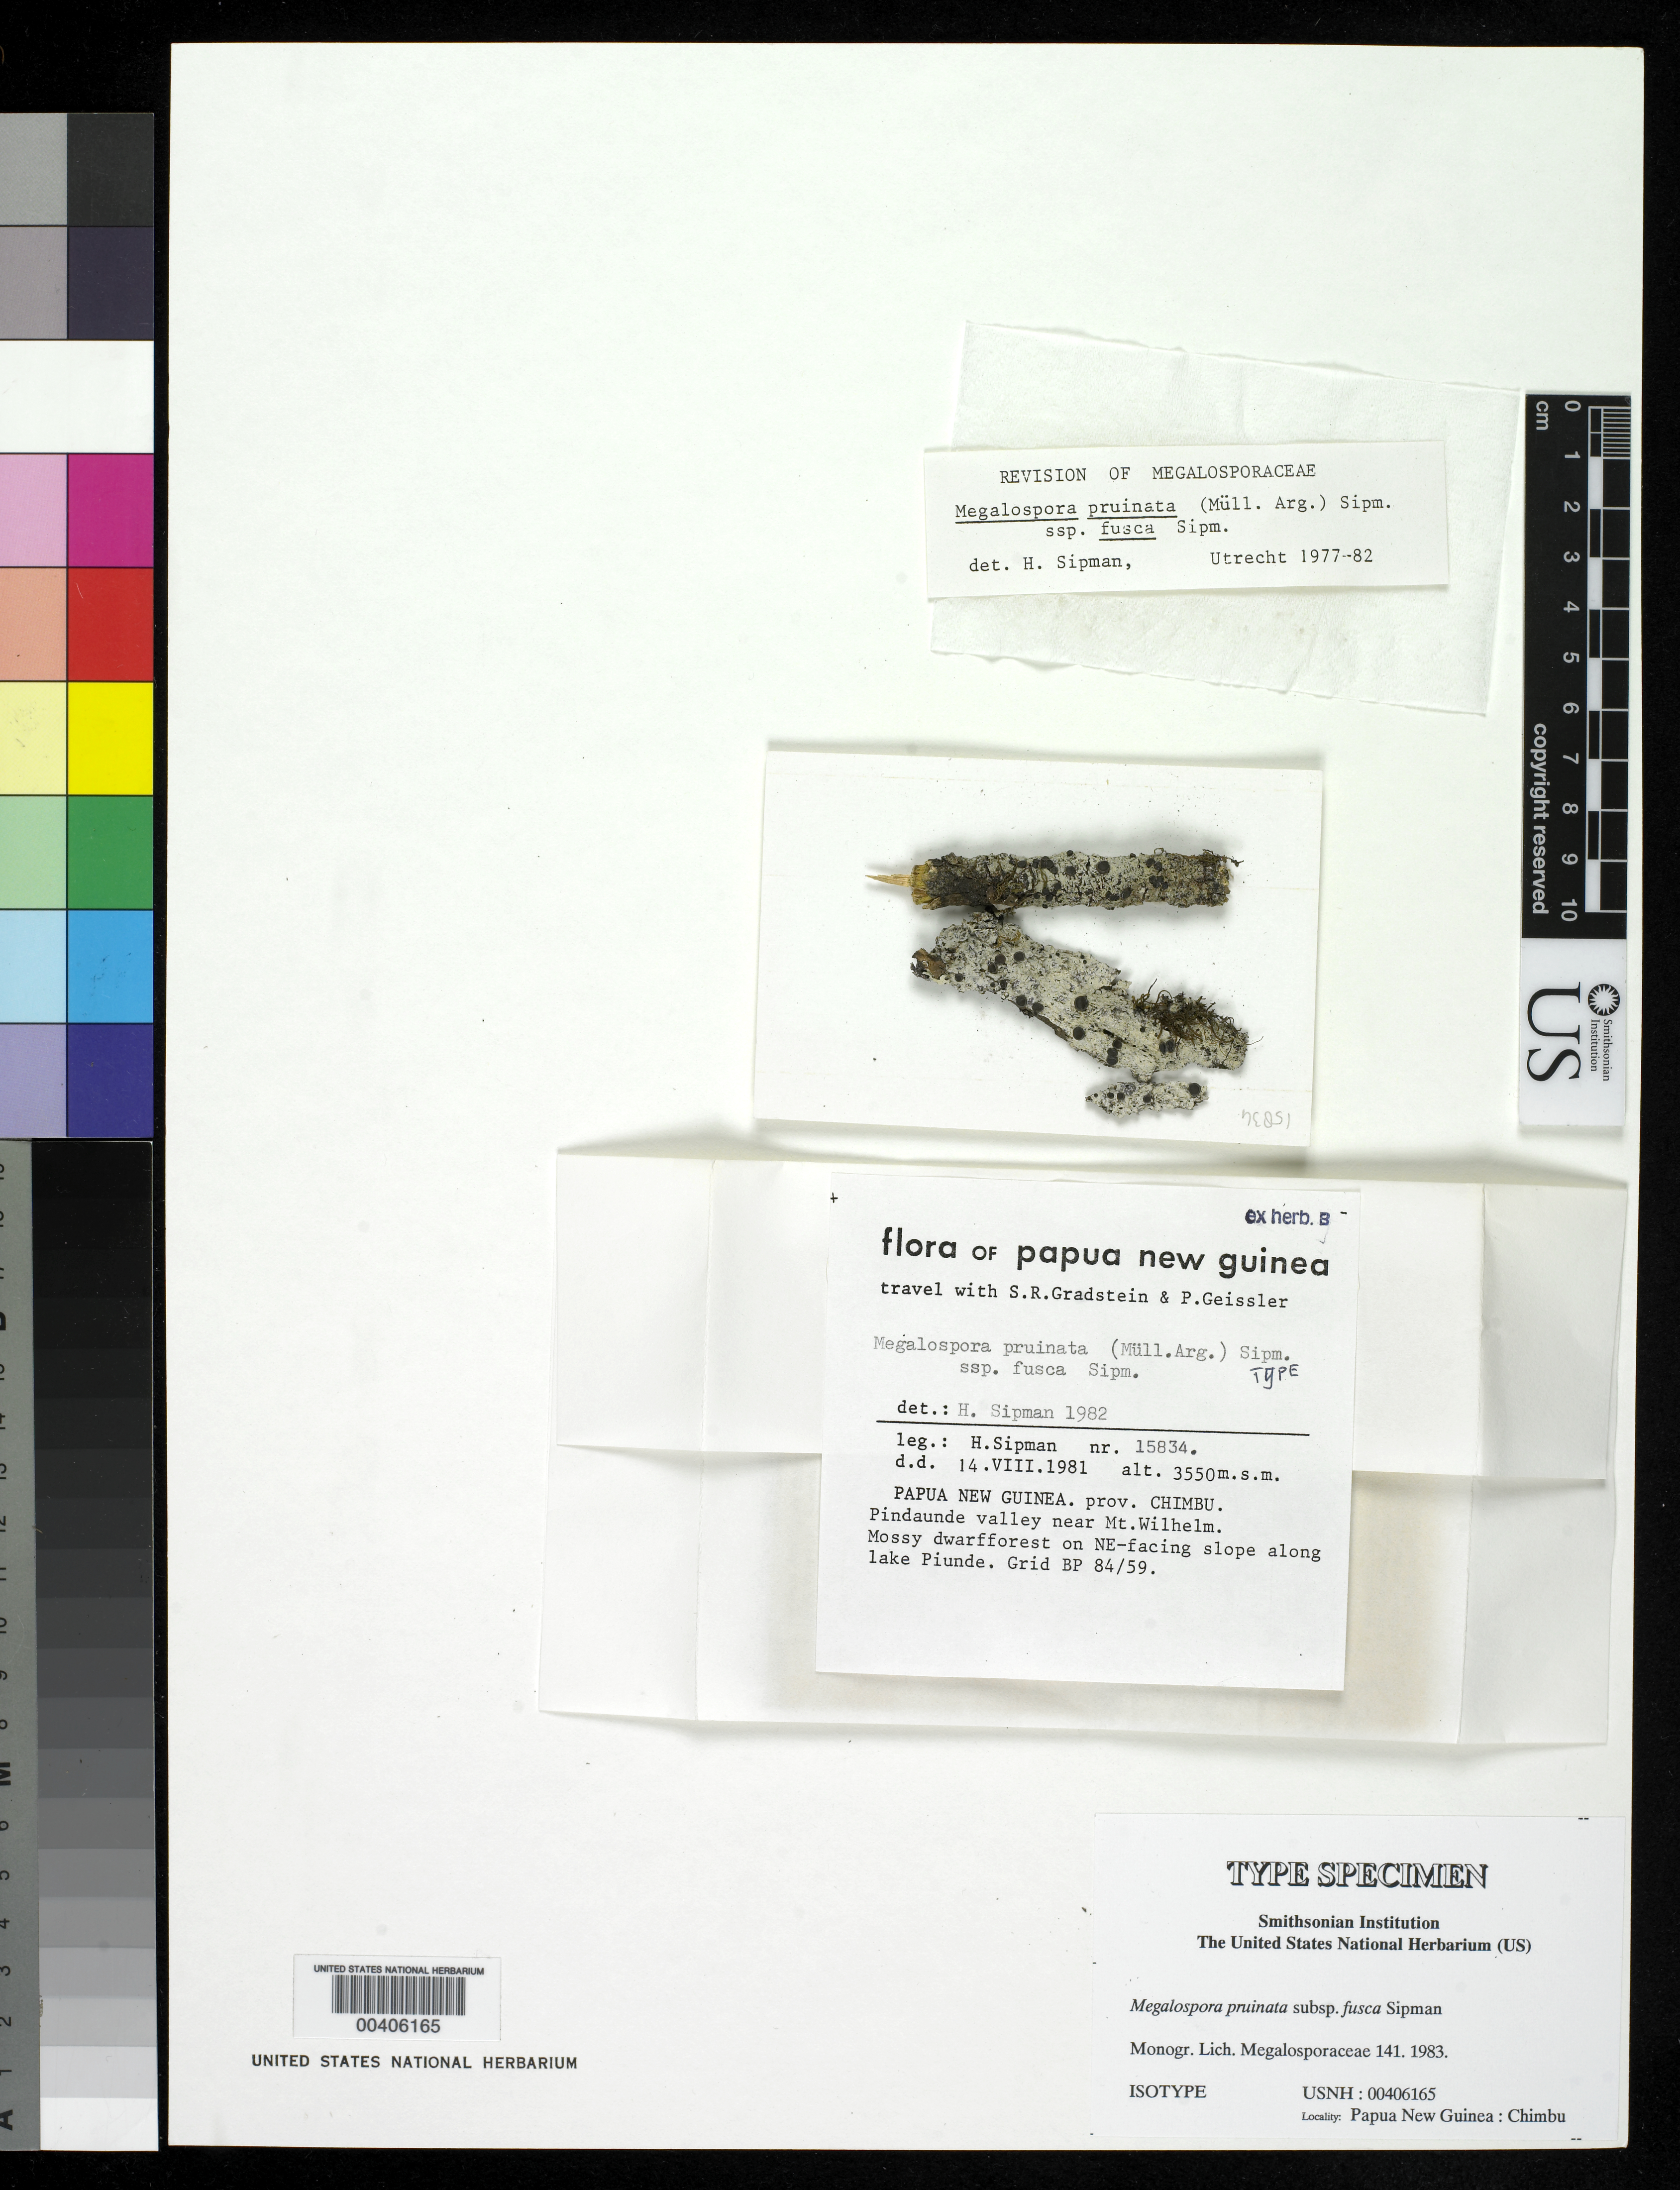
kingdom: Fungi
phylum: Ascomycota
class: Lecanoromycetes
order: Teloschistales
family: Megalosporaceae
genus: Megalospora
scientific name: Megalospora pruinata subsp. fusca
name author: Sipman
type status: Isotype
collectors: H. Sipman, S. R. Gradstein & P. Geissler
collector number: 15834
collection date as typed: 14 Aug 1981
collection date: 1981-08-14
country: Papua New Guinea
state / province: Chimbu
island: New Guinea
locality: Pindaunde Valley near Mt. Wilhelm, NE facing slope along Lake Piunde, Grid BP 84/59.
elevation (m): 3550